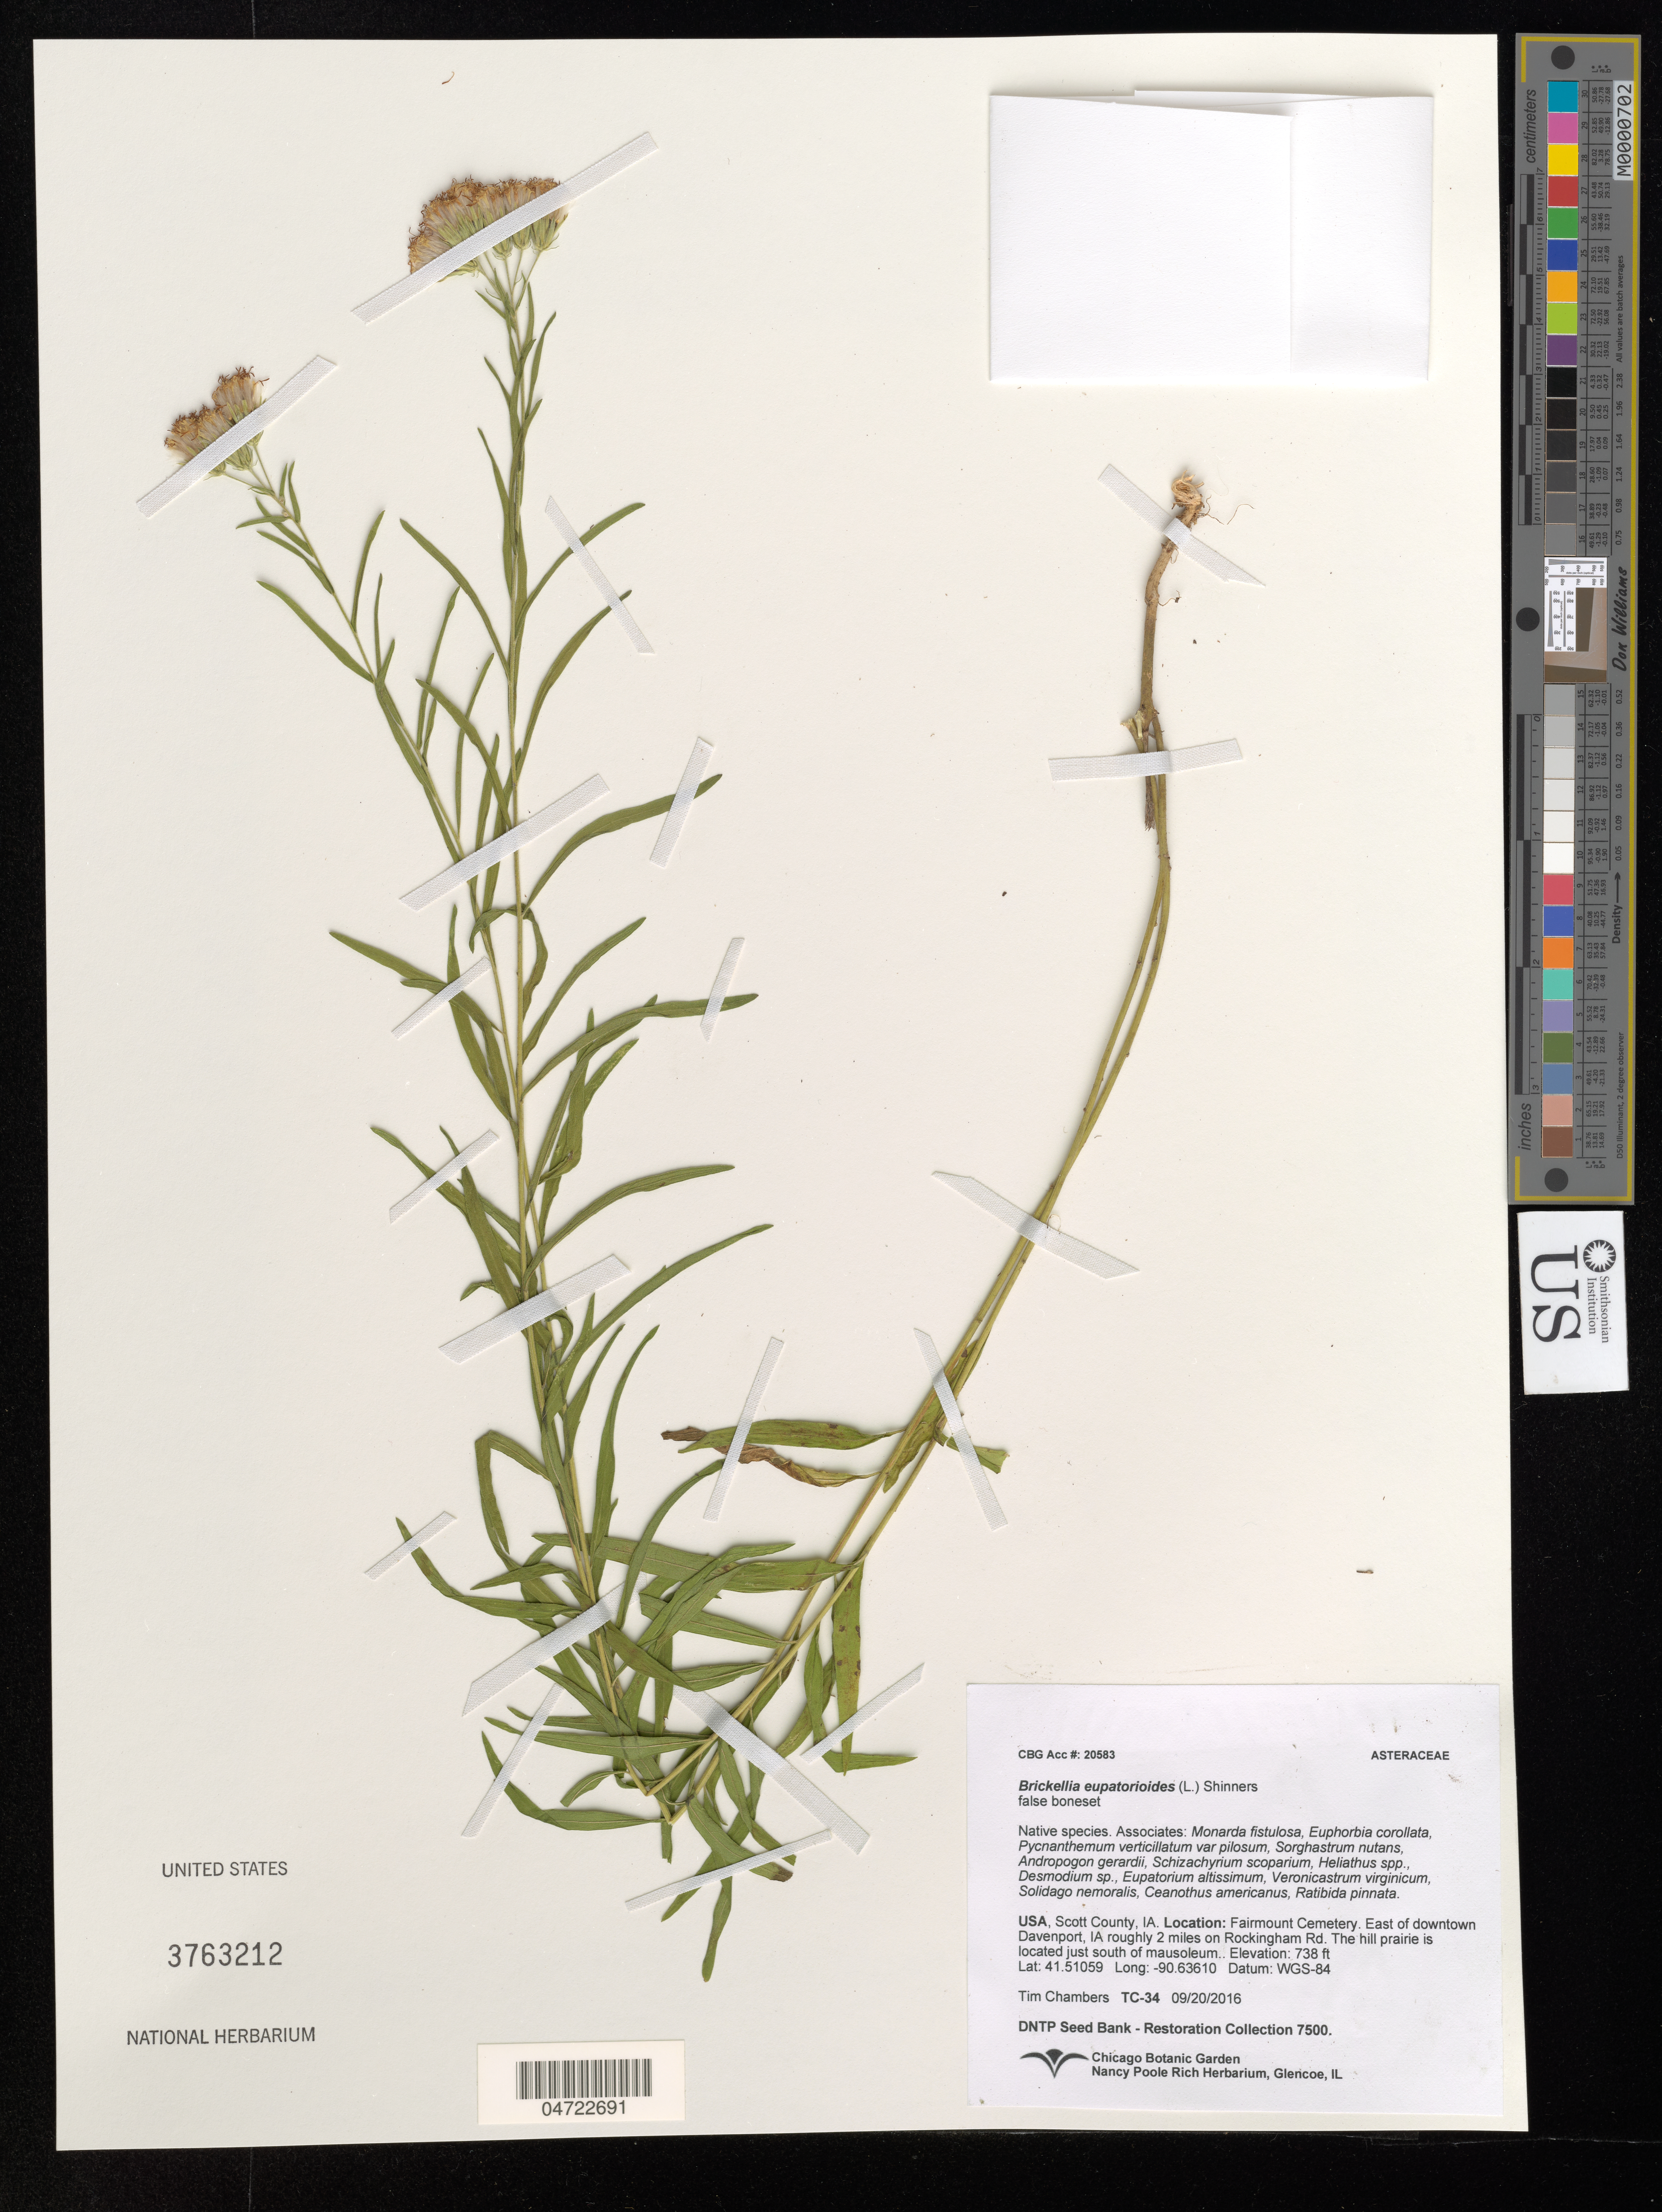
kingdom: Plantae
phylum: Tracheophyta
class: Magnoliopsida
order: Asterales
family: Asteraceae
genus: Brickellia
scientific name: Brickellia eupatorioides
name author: (L.) Shinners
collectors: T. Chambers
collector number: TC-34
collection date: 2016-09-20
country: United States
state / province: Iowa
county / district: Scott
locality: Scott County. Fairmount Cemetery. East of downtown Davenport, IA roughly 2 miles on Rockingham Rd. The hill prairie is located just south of mausoleum.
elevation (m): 225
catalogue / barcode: US 3763212